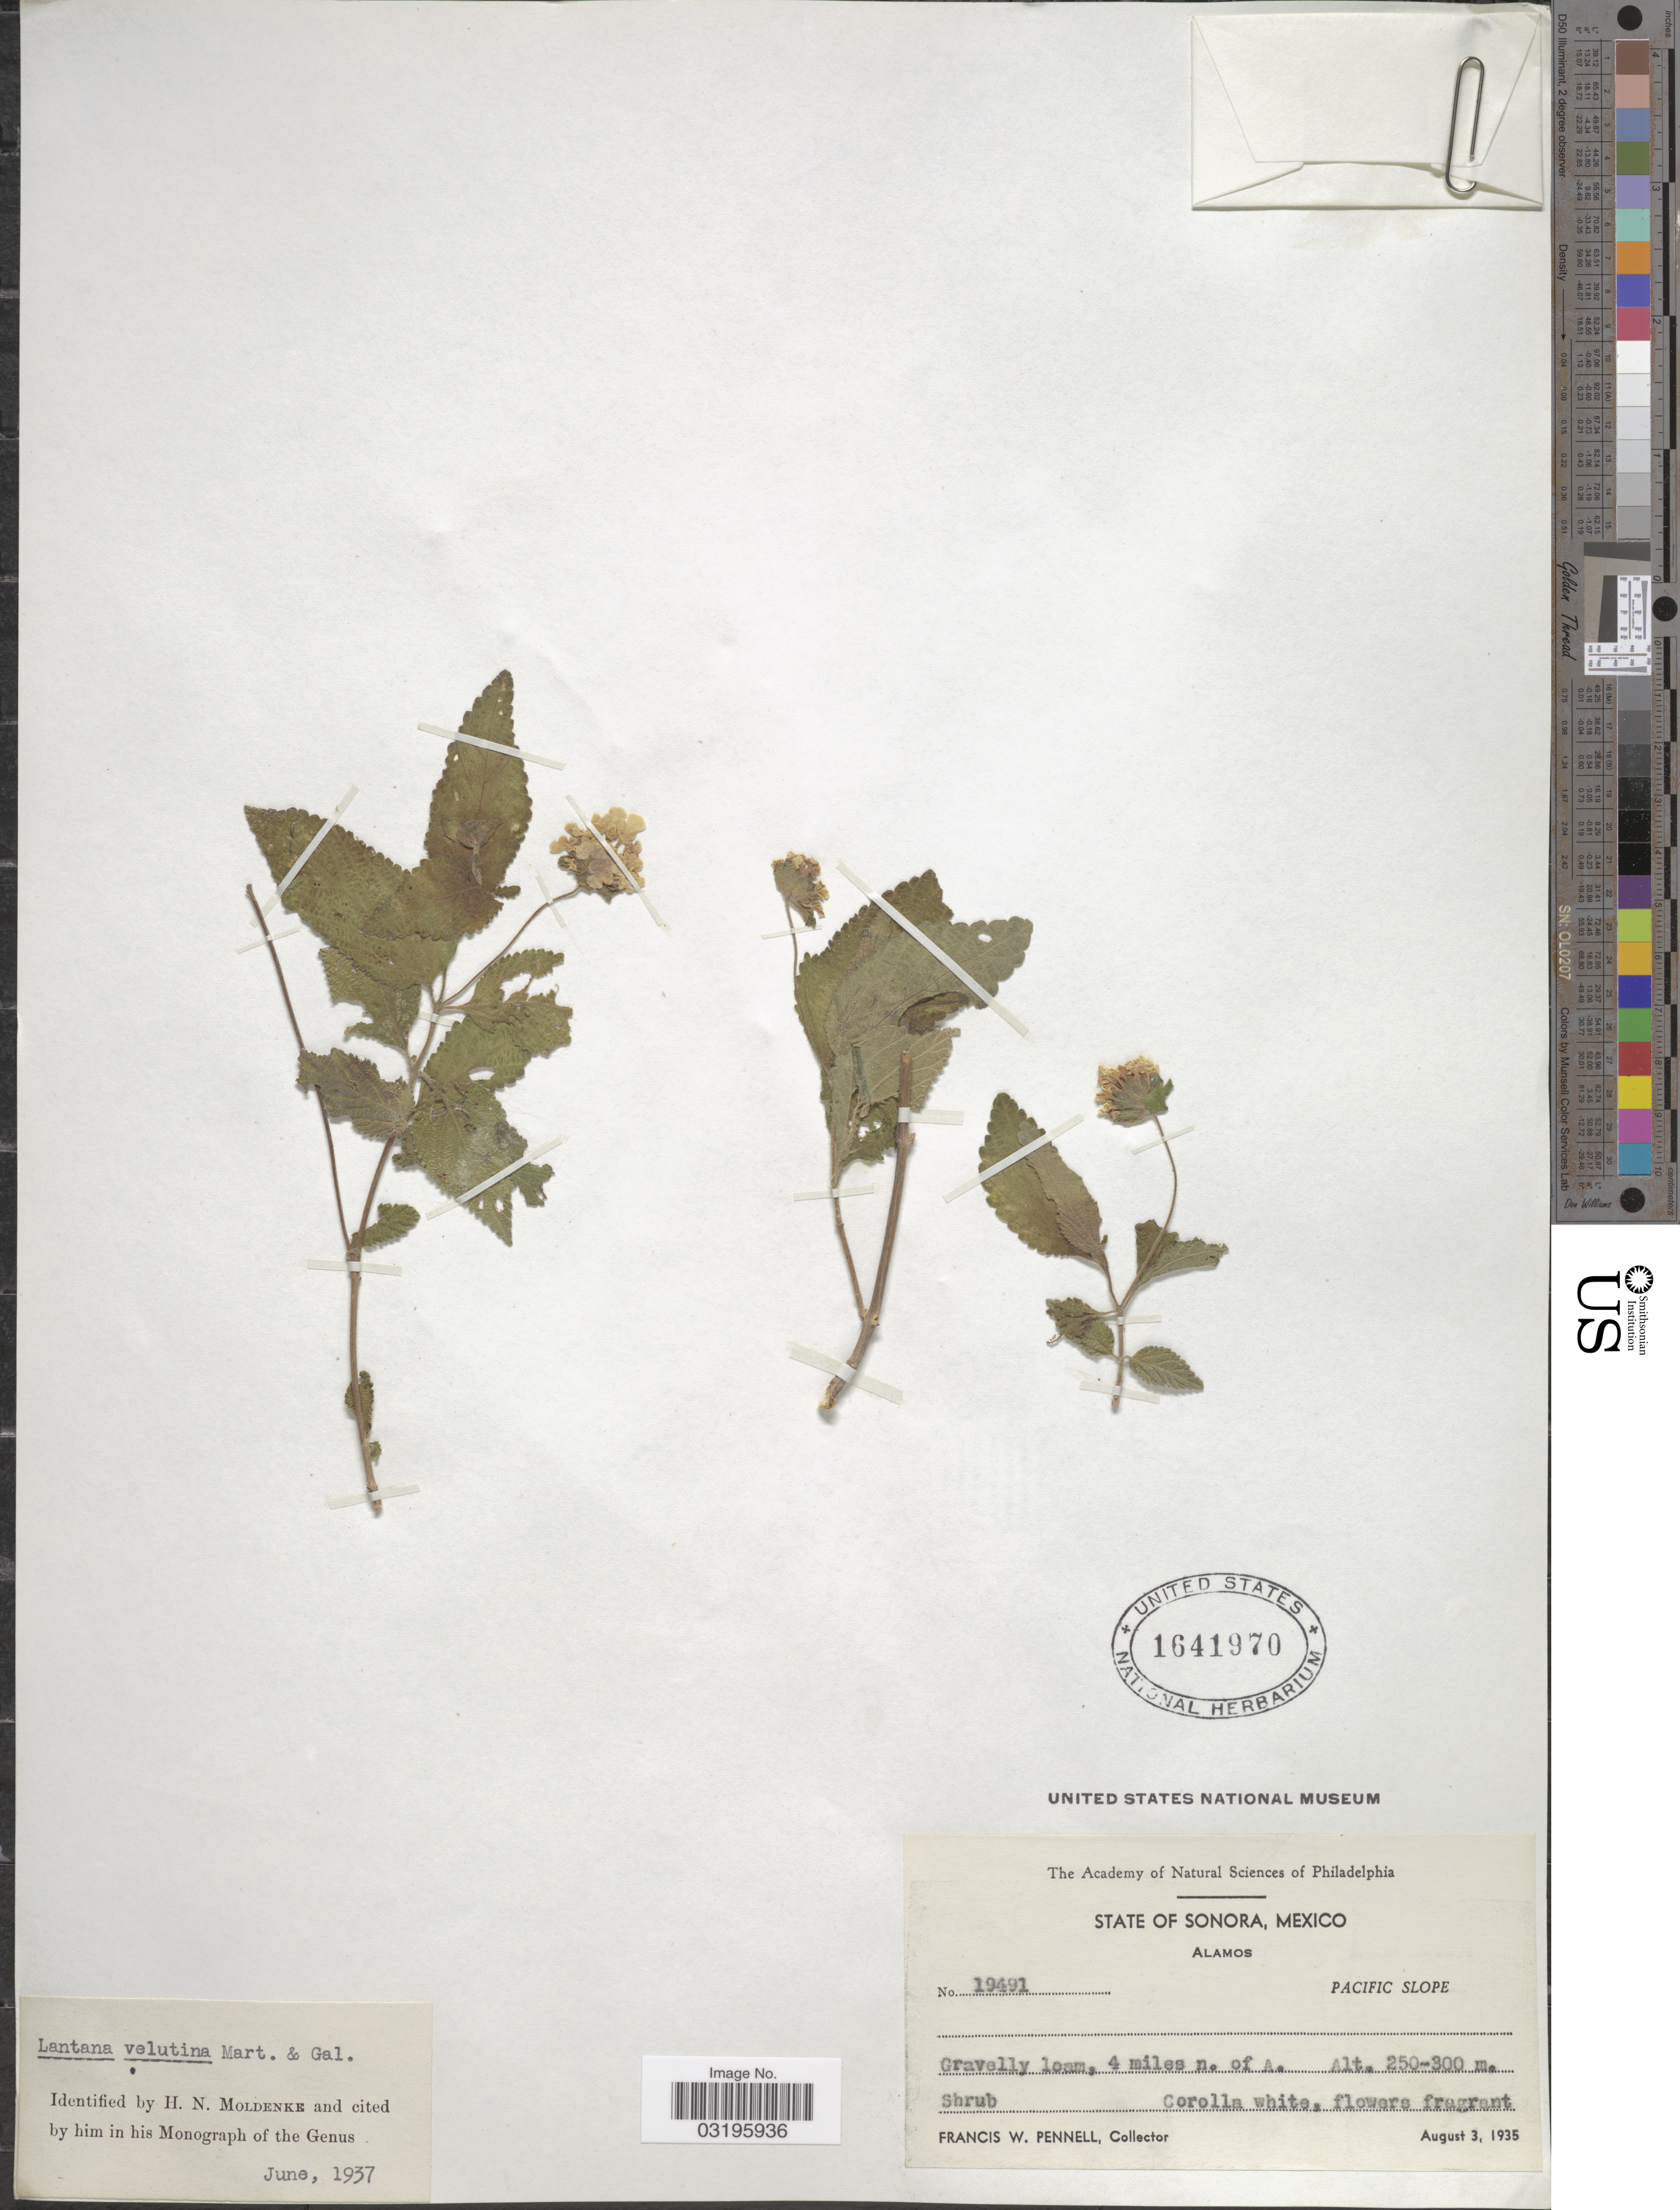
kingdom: Plantae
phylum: Tracheophyta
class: Magnoliopsida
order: Lamiales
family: Verbenaceae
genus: Lantana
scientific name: Lantana velutina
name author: M. Martens & Galeotti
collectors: F. W. Pennell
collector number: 19491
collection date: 1935-08-03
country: Mexico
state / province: Sonora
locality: Alamos, Pacific Slope. 4 miles n. of A.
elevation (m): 250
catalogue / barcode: US 1641970